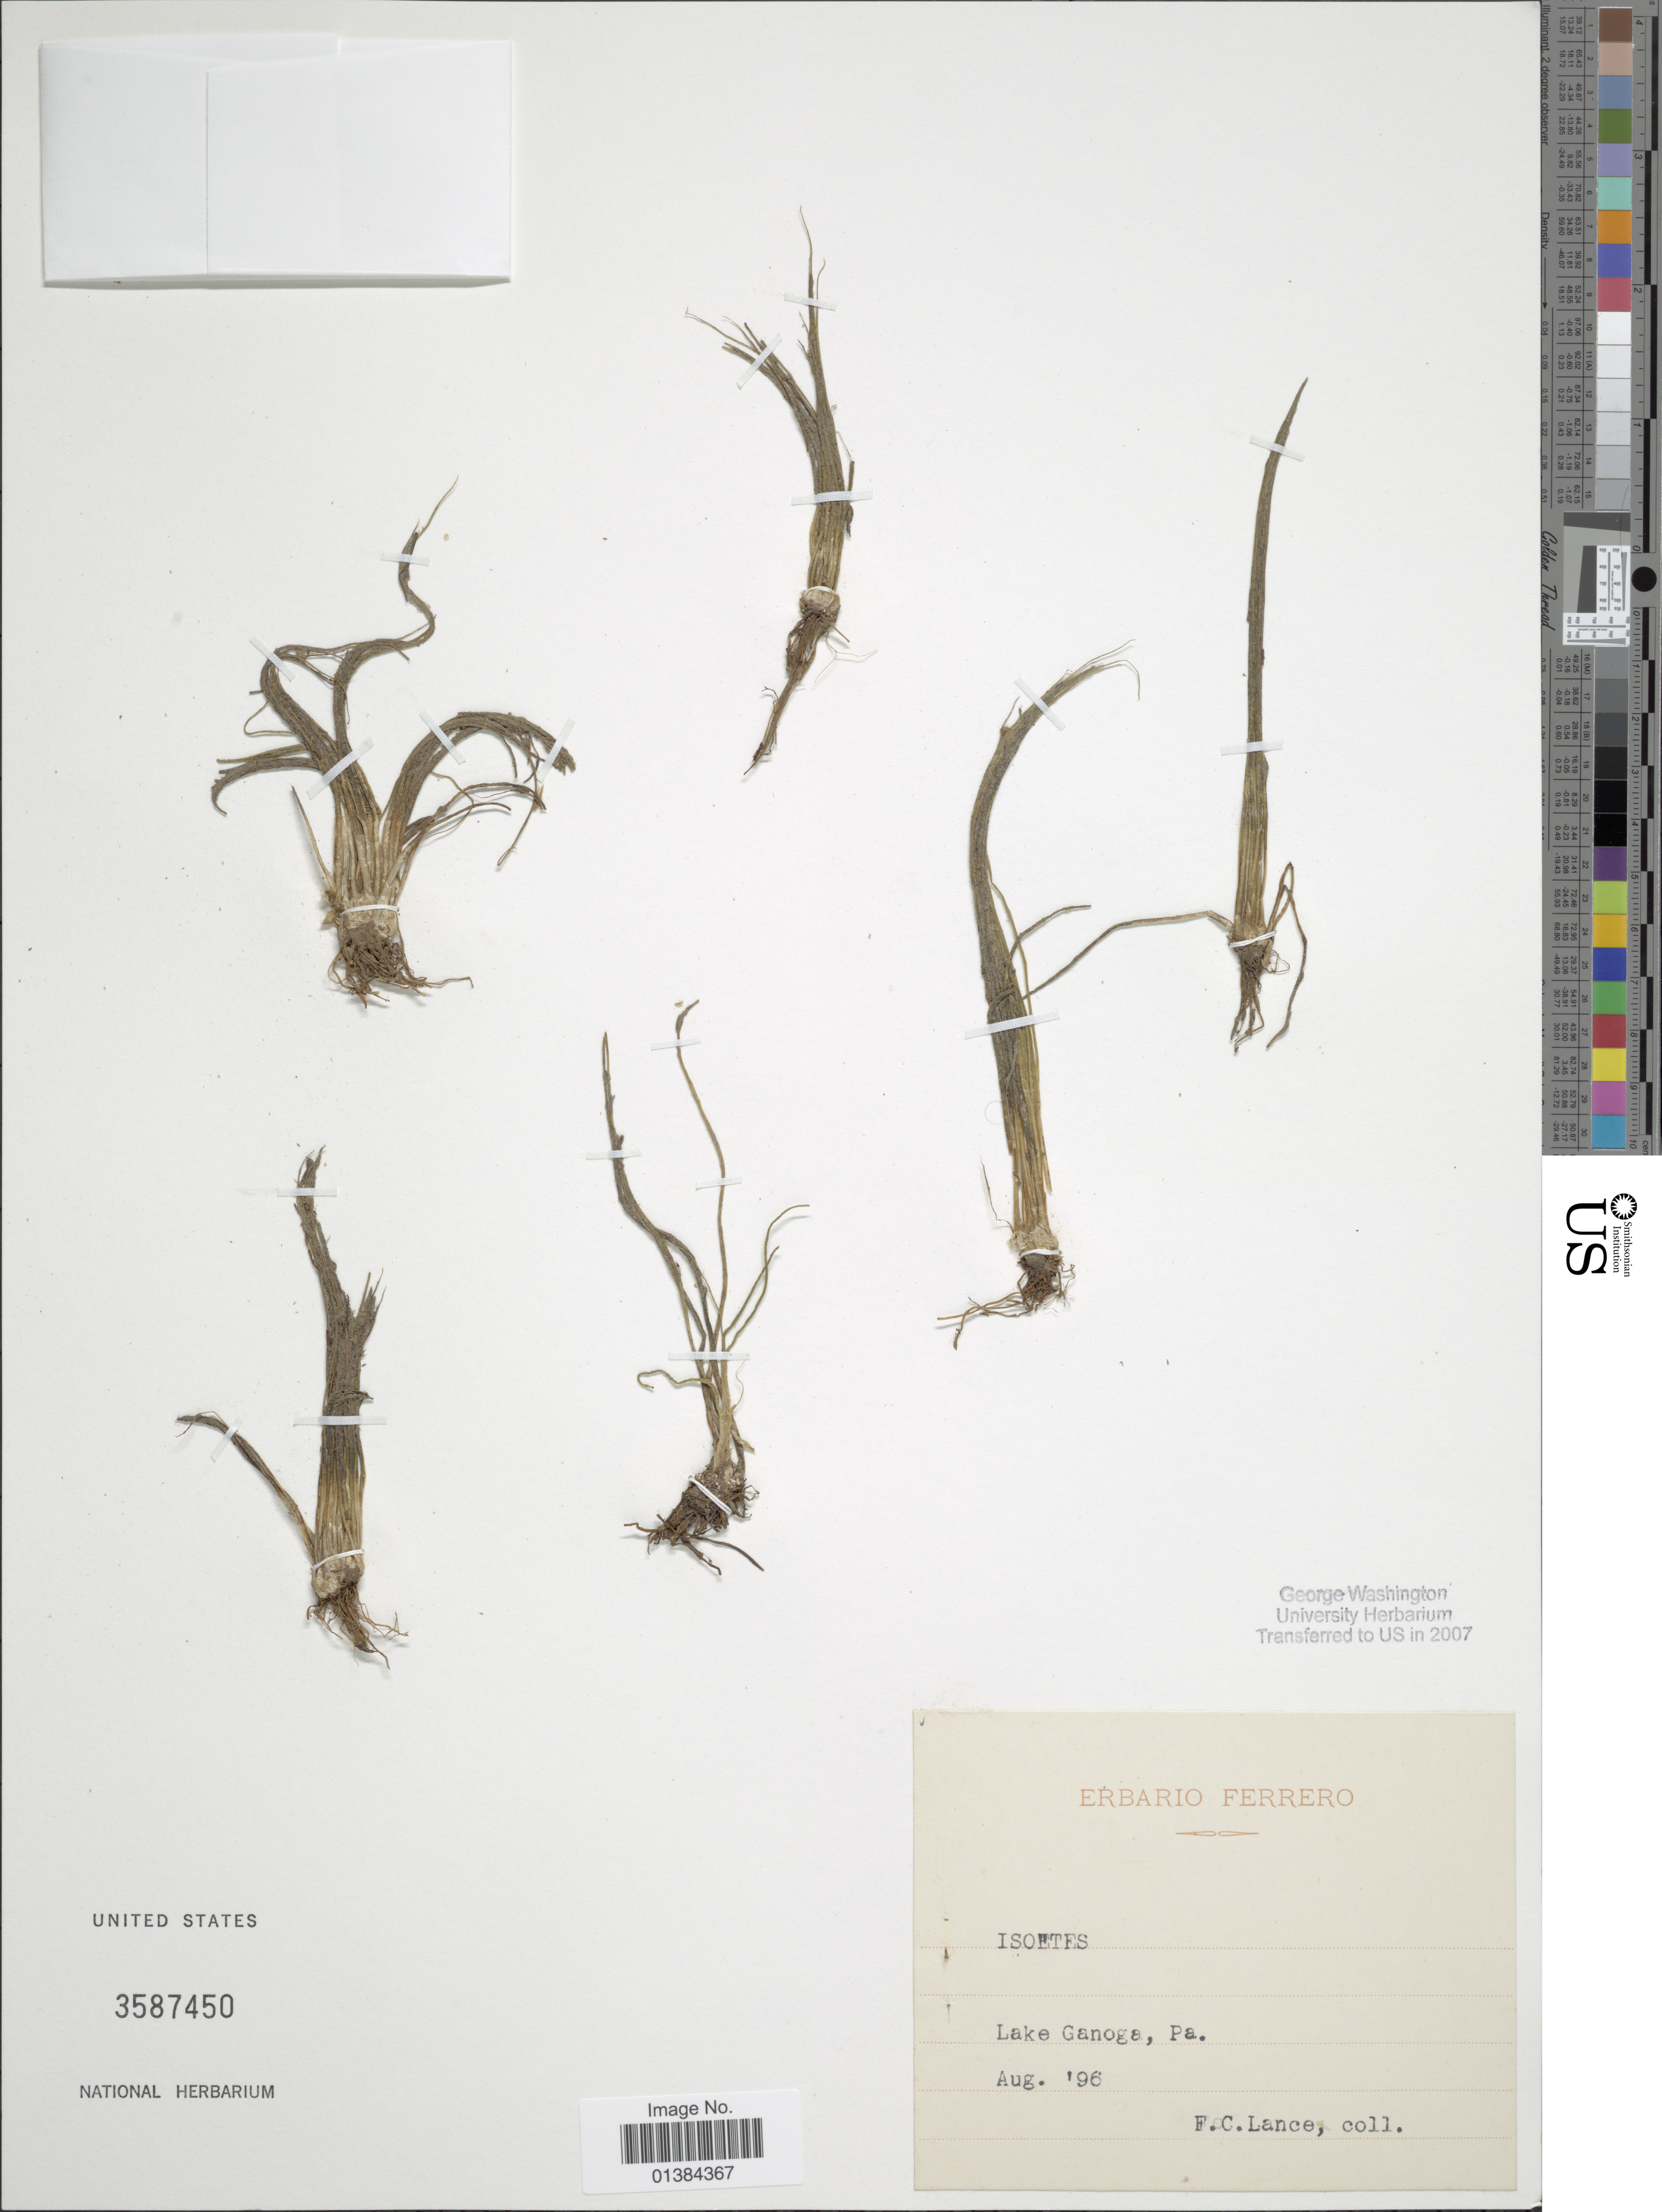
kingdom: Plantae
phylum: Tracheophyta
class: Lycopodiopsida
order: Isoetales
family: Isoetaceae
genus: Isoetes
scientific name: Isoetes sp.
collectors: F. Lance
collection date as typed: Transcribed d/m/y: /8/96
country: United States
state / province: Pennsylvania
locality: Lake Ganoga.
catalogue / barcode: US 3587450